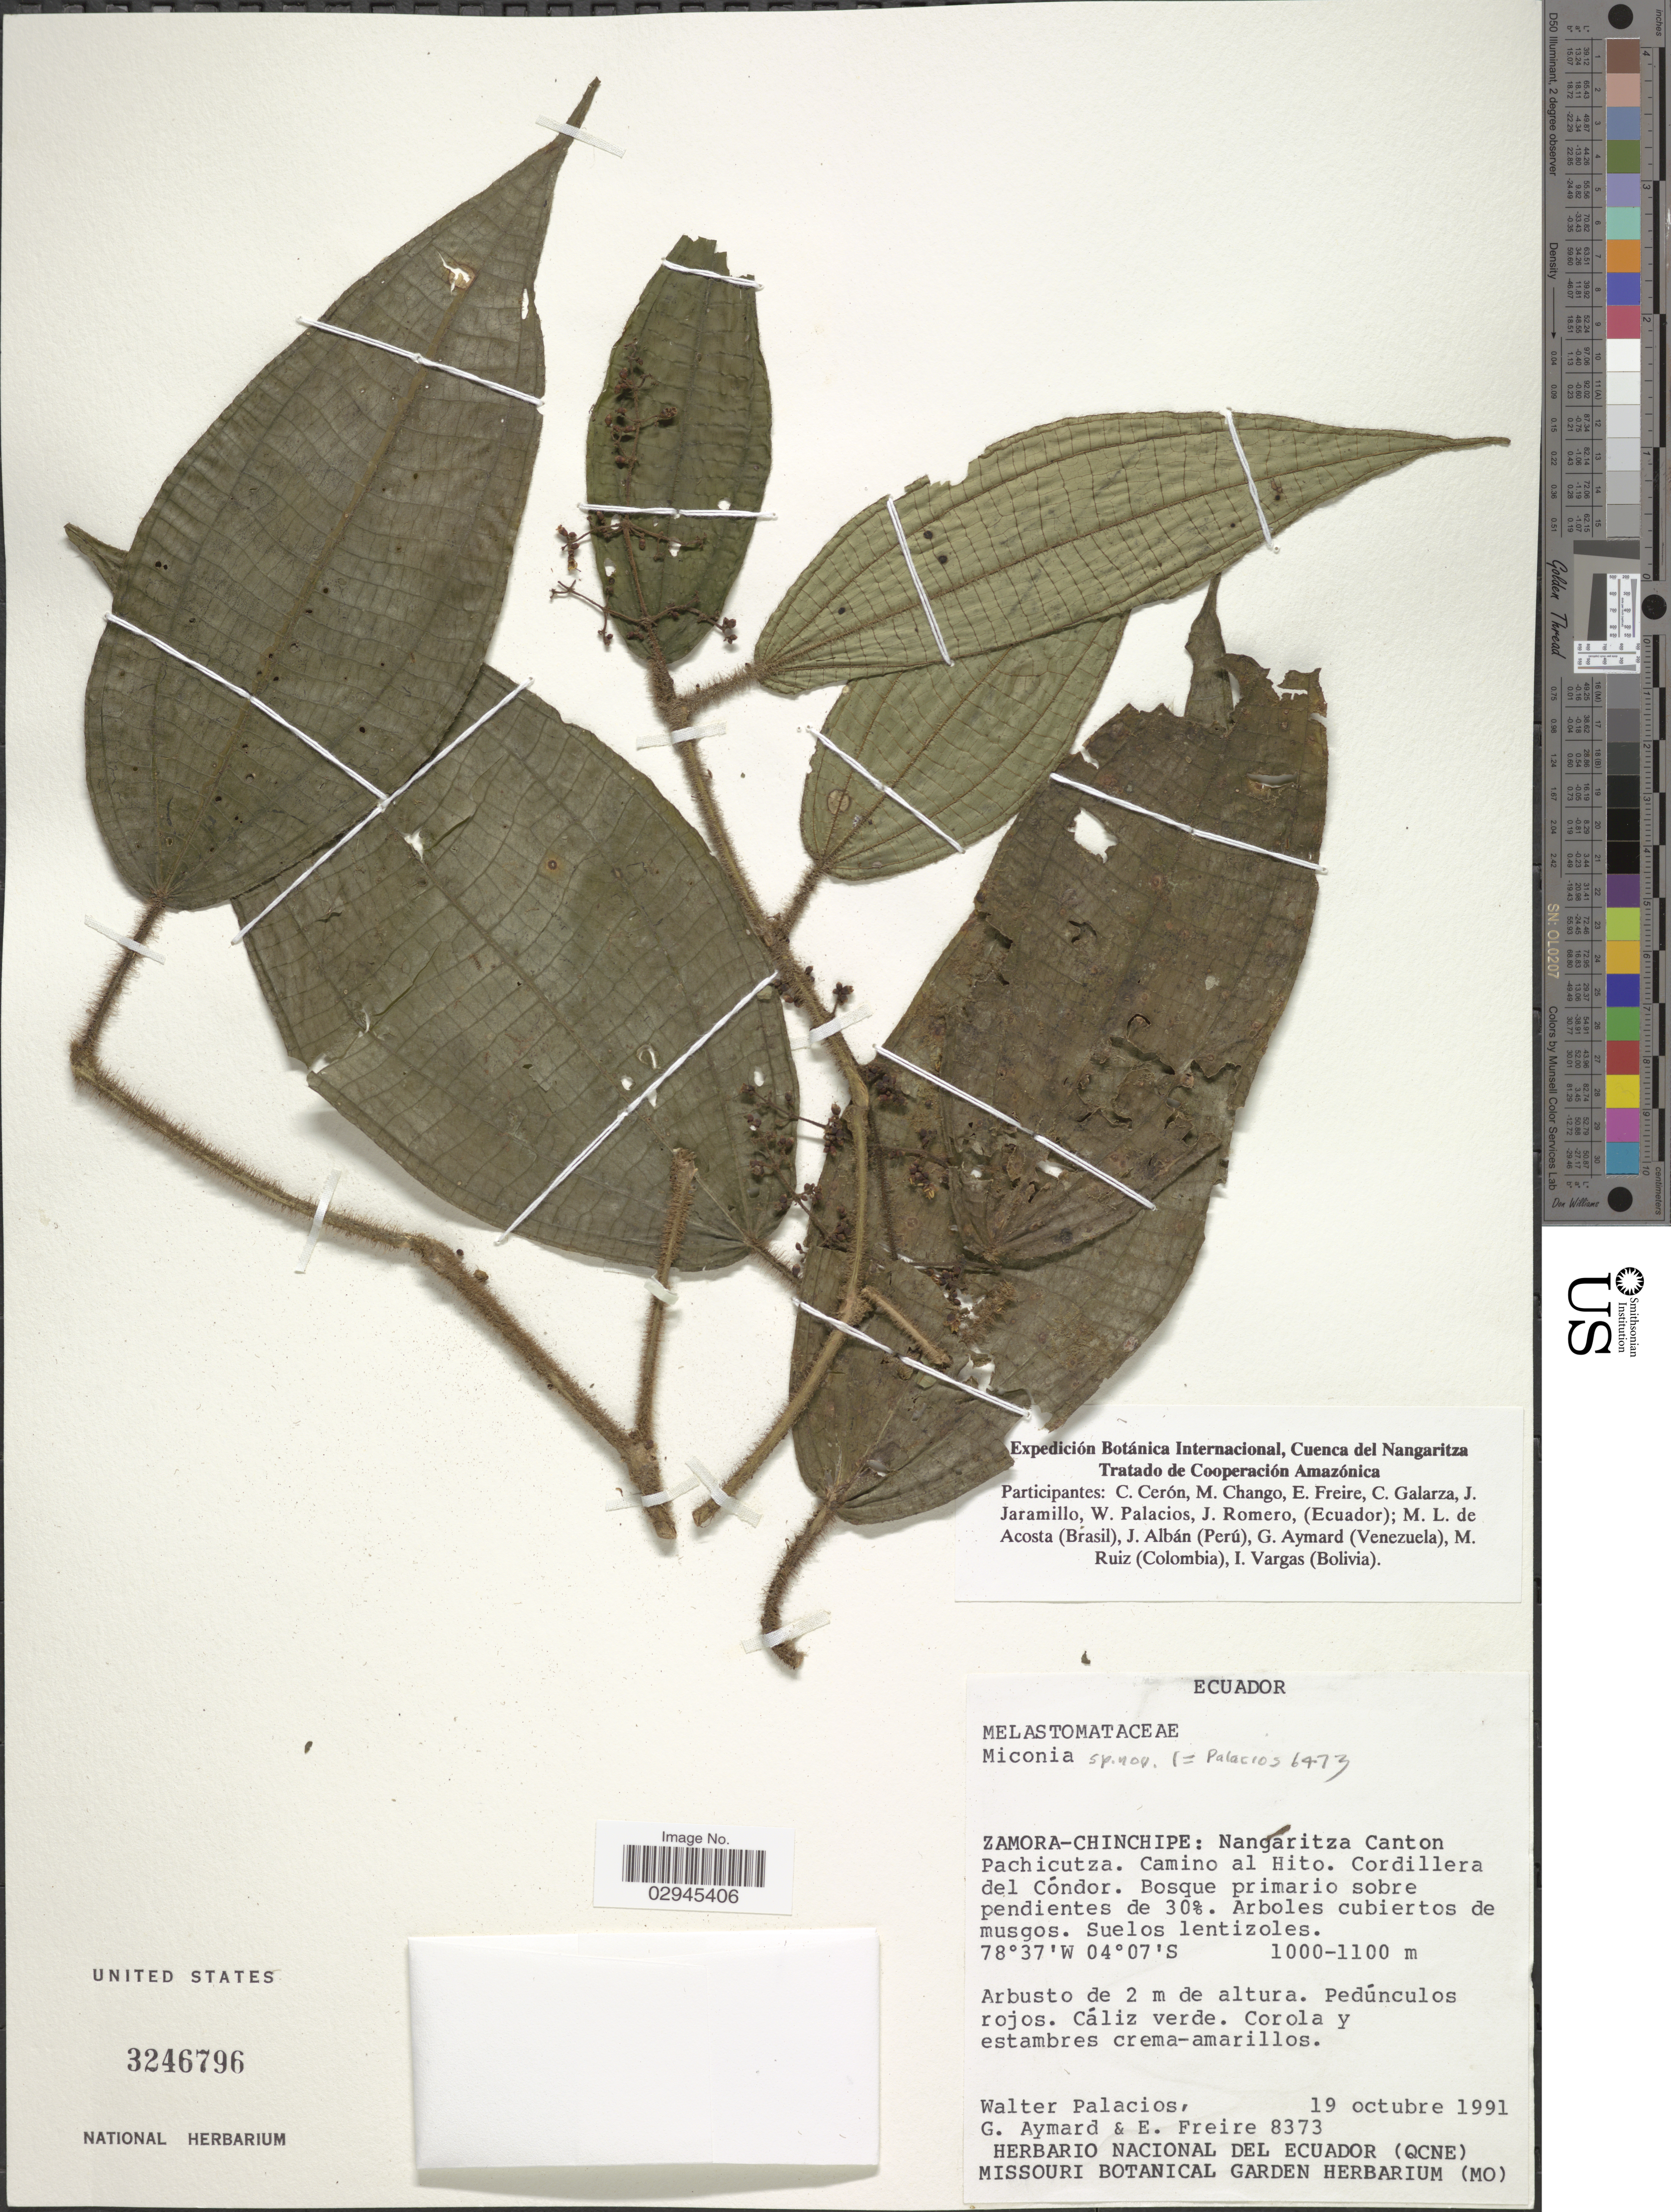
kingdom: Plantae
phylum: Tracheophyta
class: Magnoliopsida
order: Myrtales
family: Melastomataceae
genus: Miconia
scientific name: Miconia sp.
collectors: W. Palacios, G. A. Aymard & E. Freire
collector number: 8373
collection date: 1991-10-19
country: Ecuador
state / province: Zamora-Chinchipe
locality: Nangaritza Canton. Pachicutza. Camino al Hito. Cordillera del Condór.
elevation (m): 1000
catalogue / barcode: US 3246796